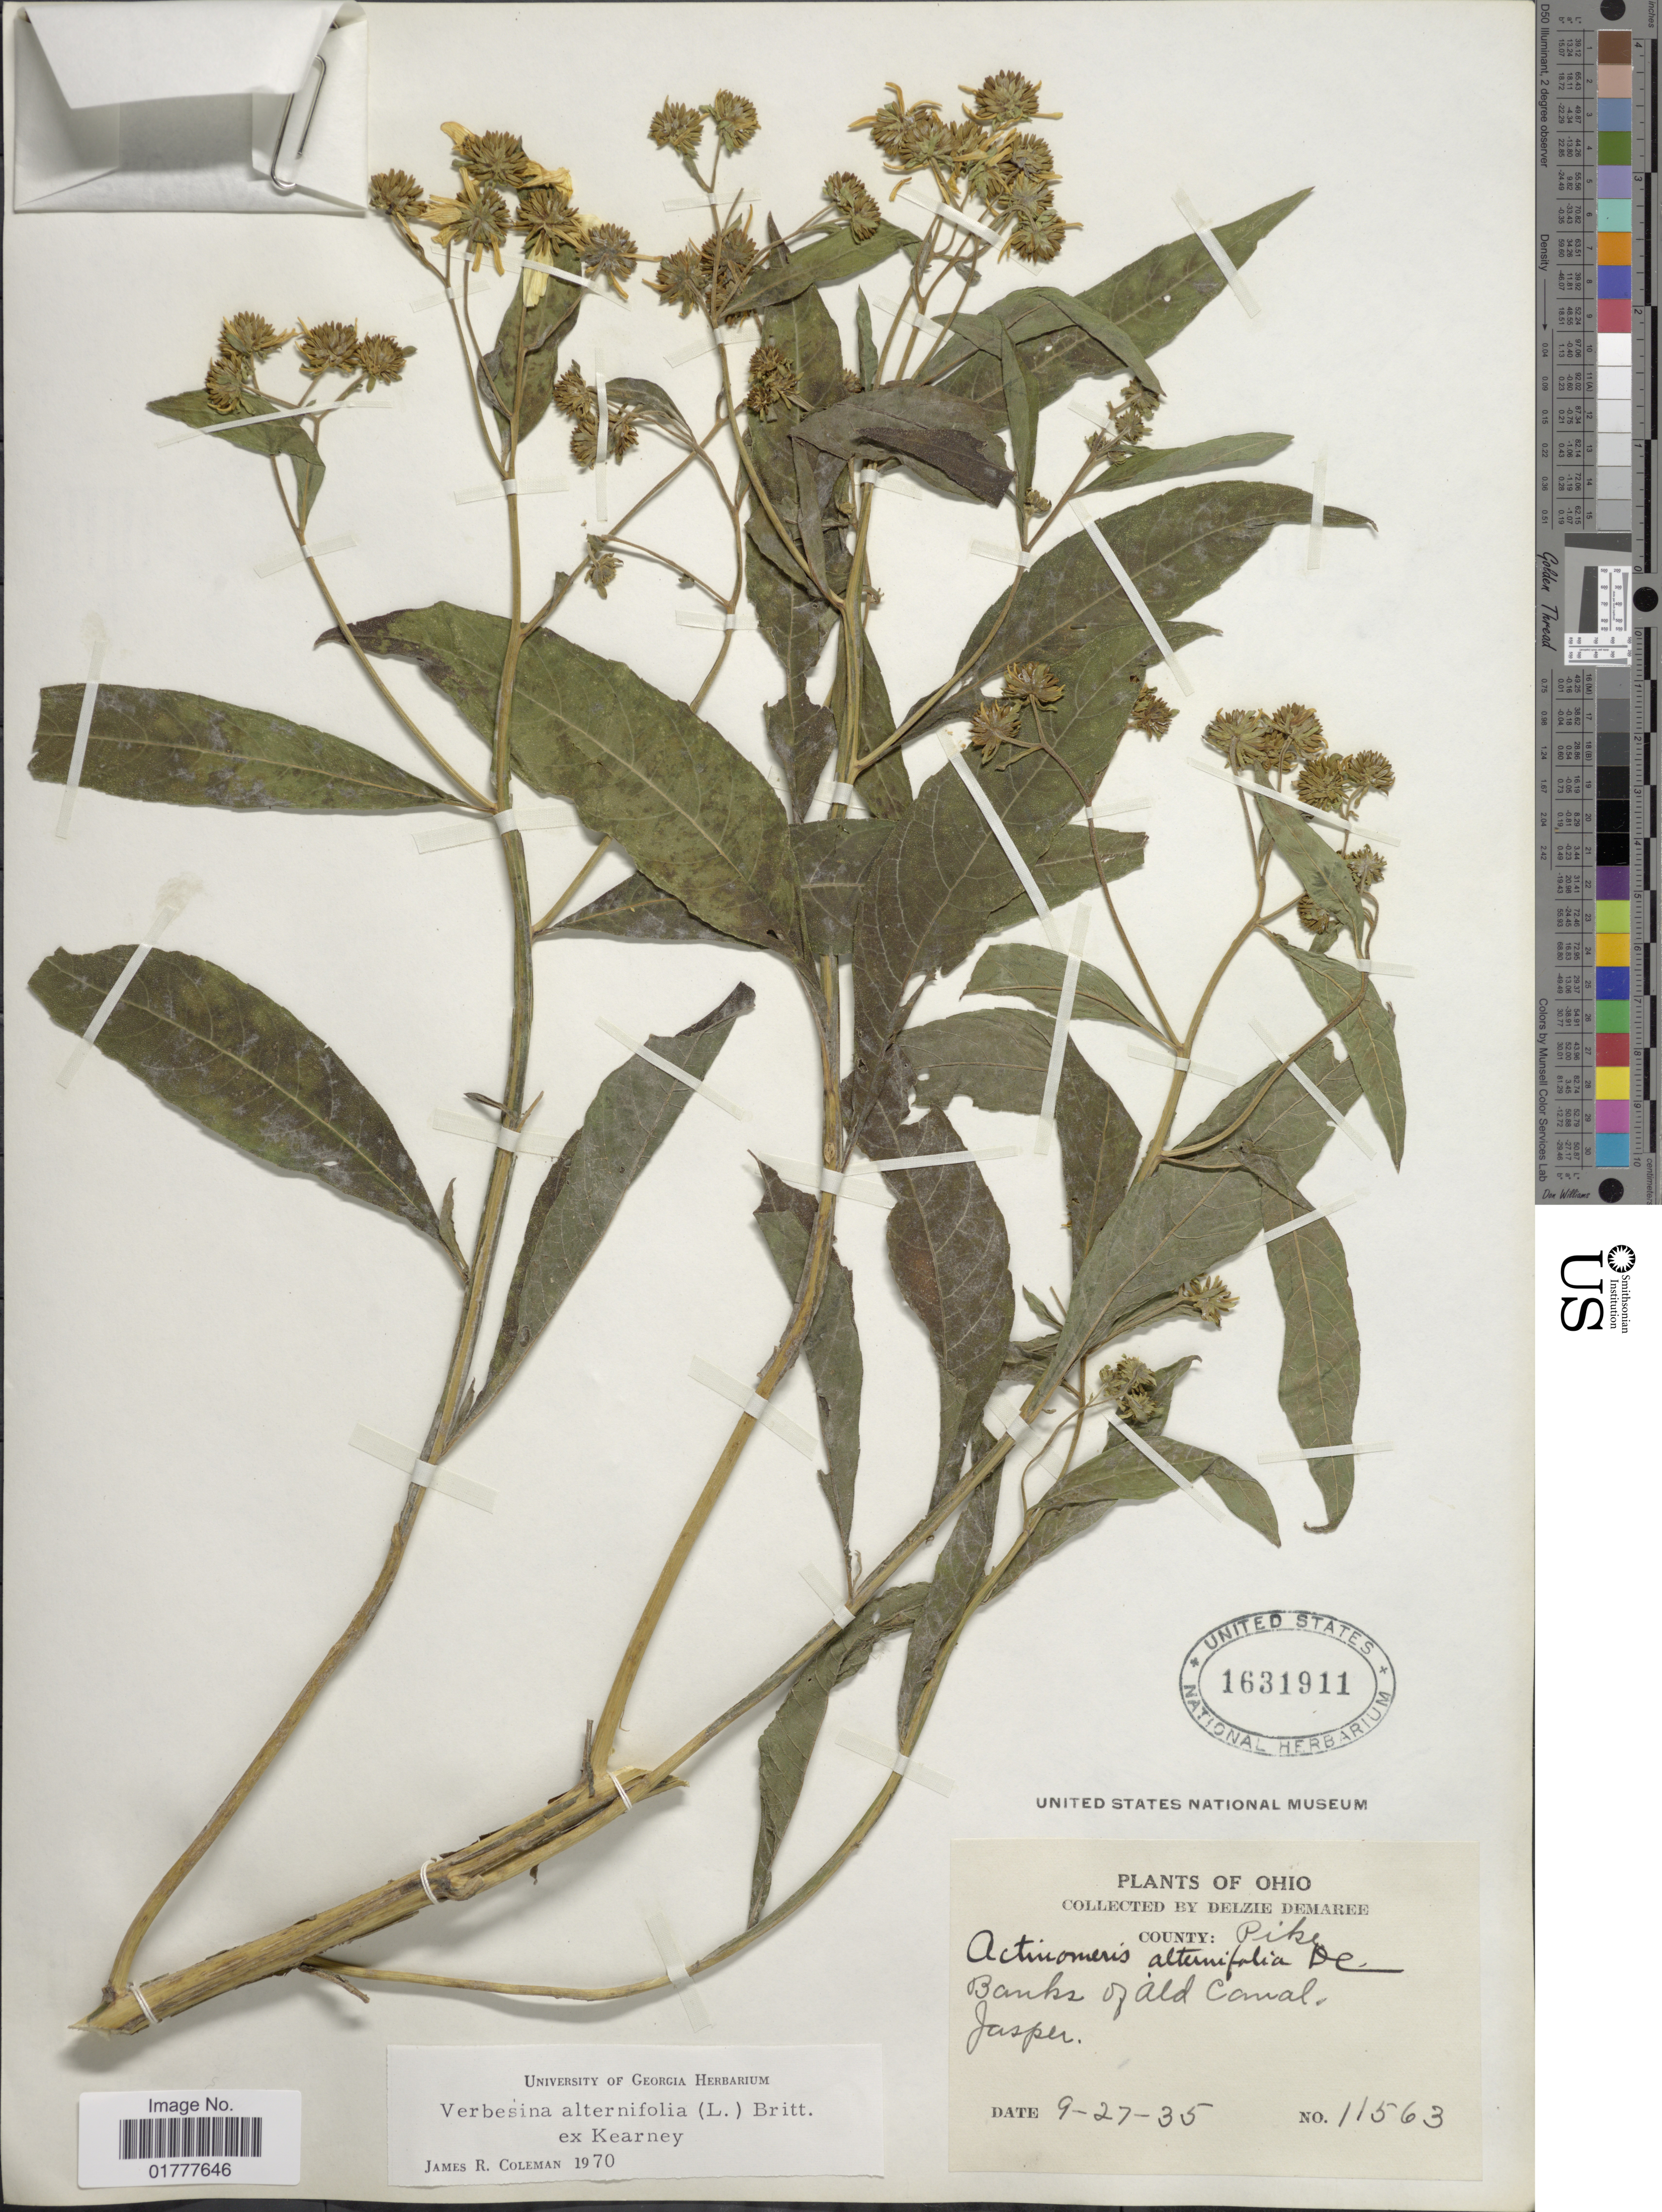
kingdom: Plantae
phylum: Tracheophyta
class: Magnoliopsida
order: Asterales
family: Asteraceae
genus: Actinomeris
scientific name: Actinomeris alternifolia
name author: (L.) DC.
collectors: D. Demaree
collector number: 11563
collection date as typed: Transcribed d/m/y: 27/9/35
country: United States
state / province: Ohio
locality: County: Pike. Banks of Old Canal, Jasper.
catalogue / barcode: US 1631911